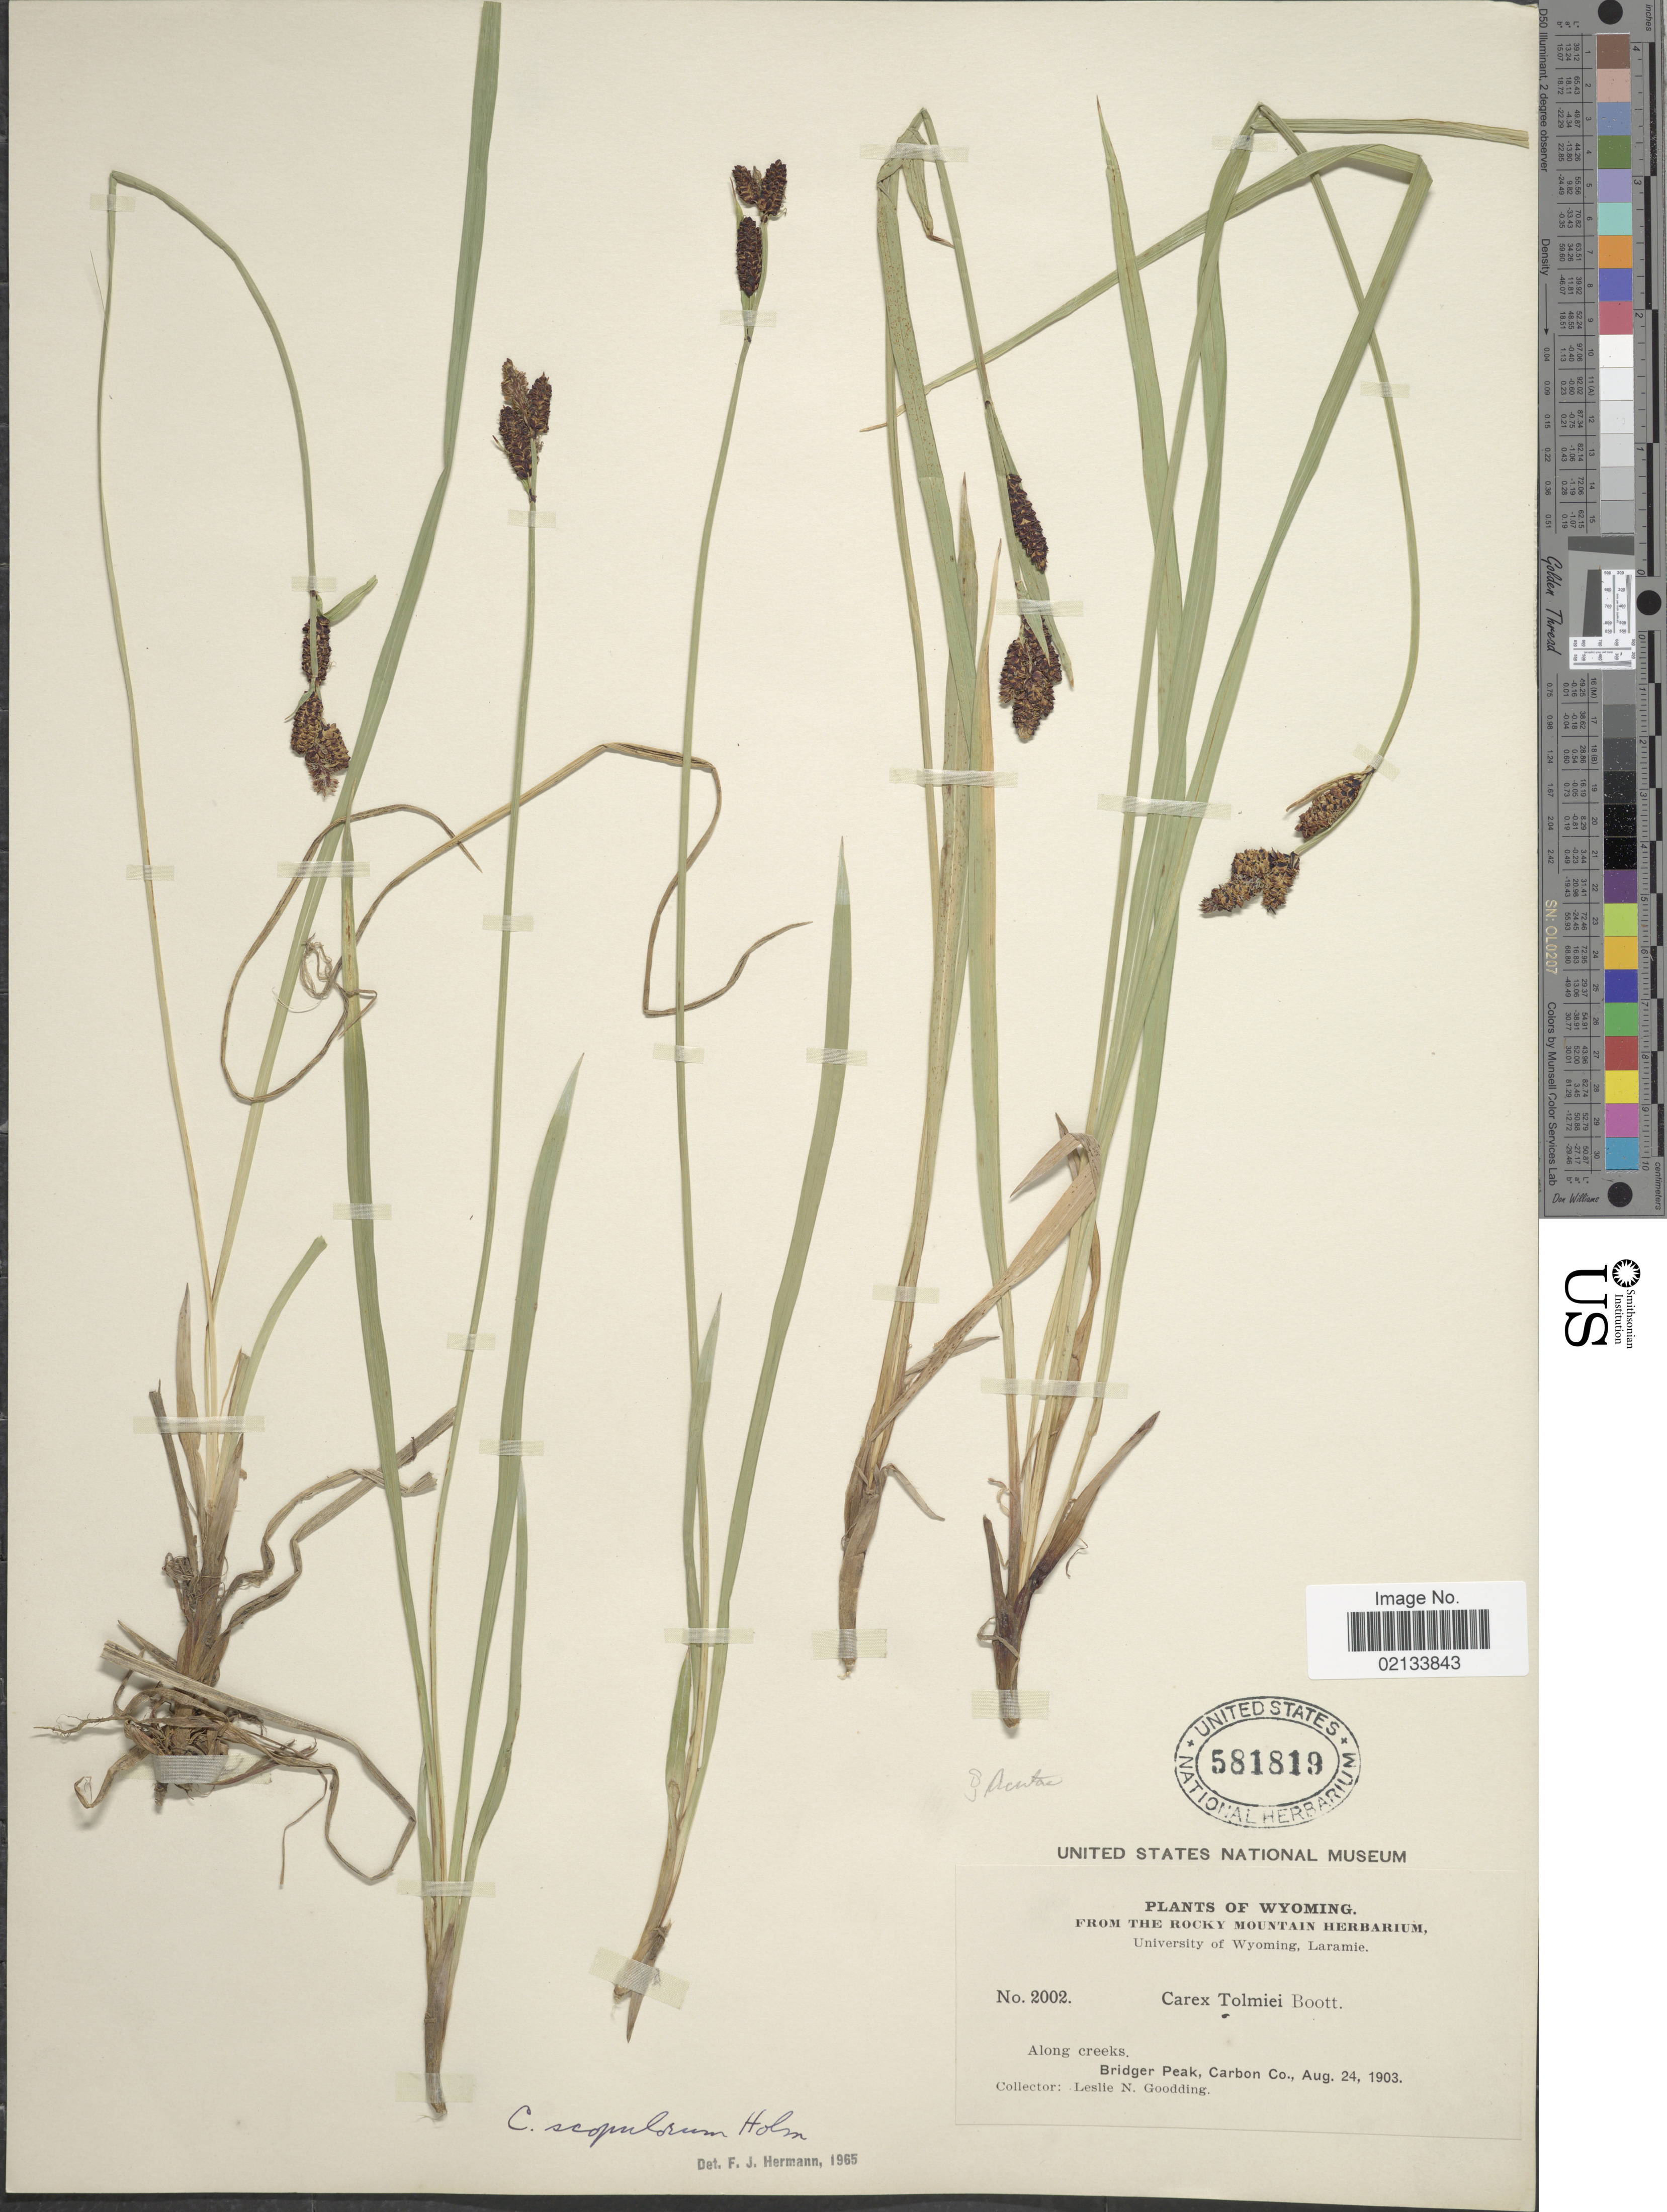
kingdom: Plantae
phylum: Tracheophyta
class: Liliopsida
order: Poales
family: Cyperaceae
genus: Carex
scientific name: Carex scopulorum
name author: Holm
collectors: L. N. Goodding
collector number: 2002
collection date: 1903-08-24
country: United States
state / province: Wyoming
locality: Along creeks, Bridger Peak, Carbon Co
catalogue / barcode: US 581819